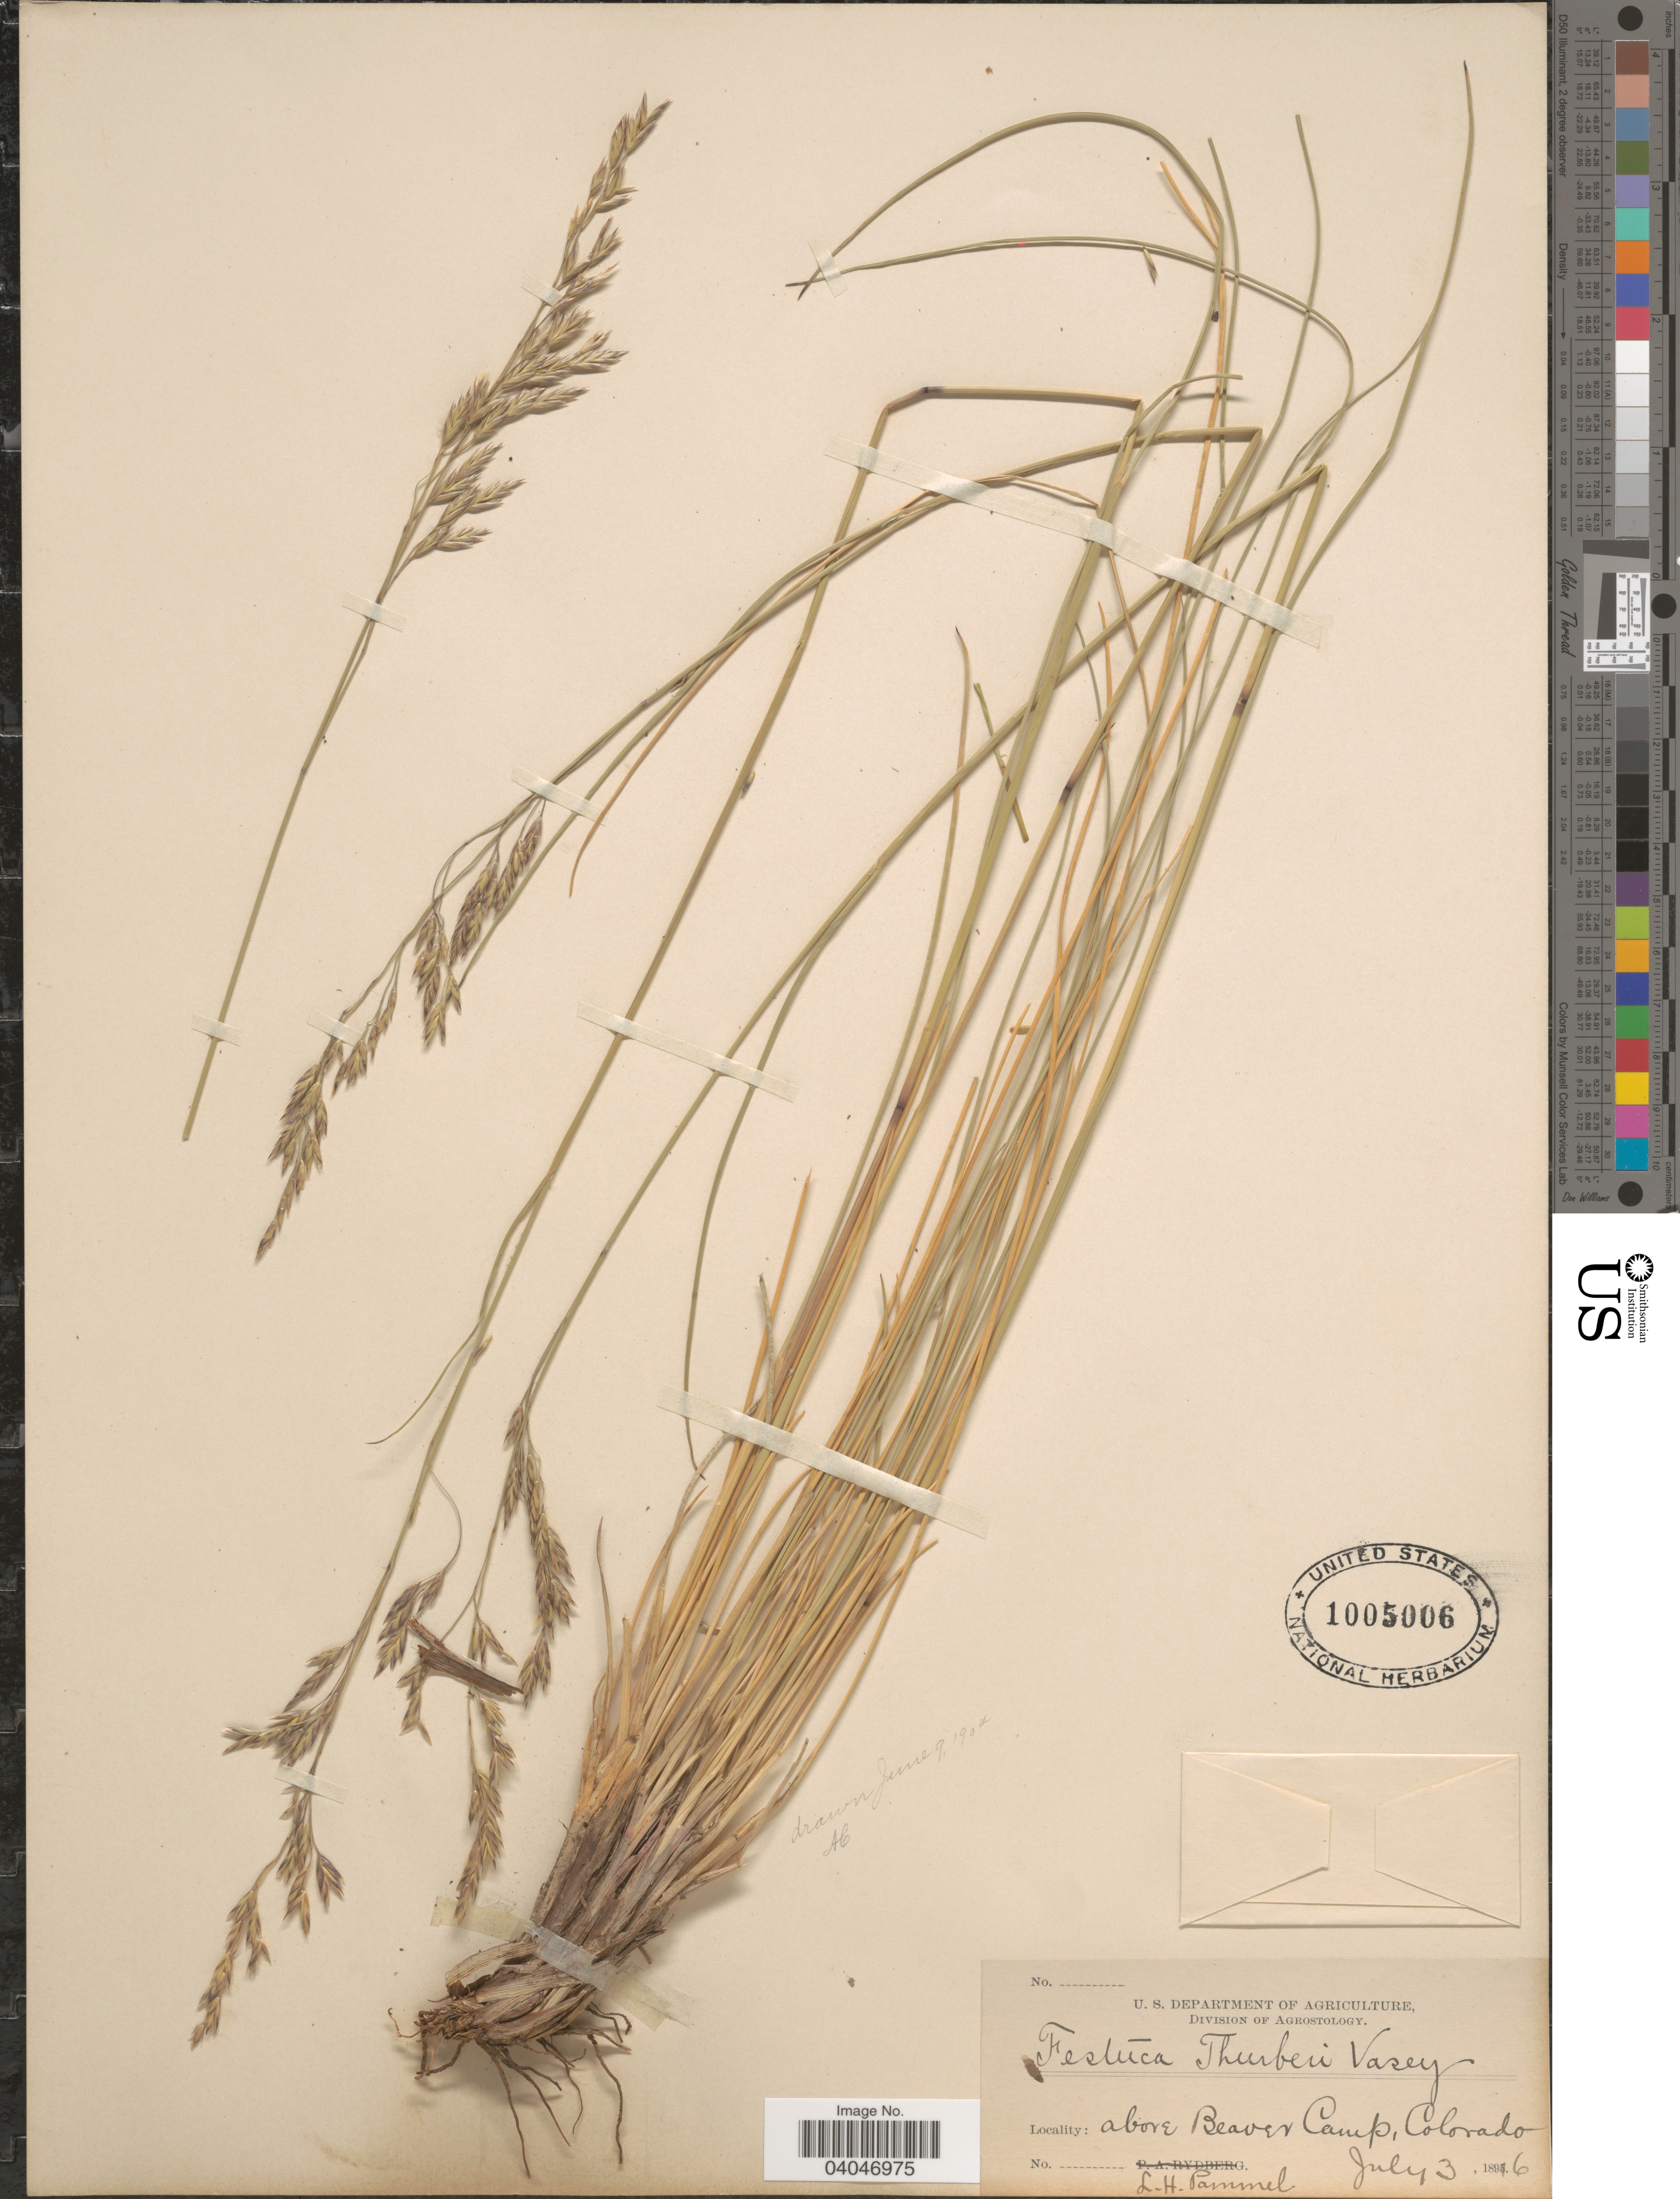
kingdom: Plantae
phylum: Tracheophyta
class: Liliopsida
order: Poales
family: Poaceae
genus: Festuca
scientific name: Festuca thurberi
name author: Vasey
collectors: L. Pammel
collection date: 1896-07-03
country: United States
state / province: Colorado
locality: Above Beaver Camp.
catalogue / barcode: US 1005006